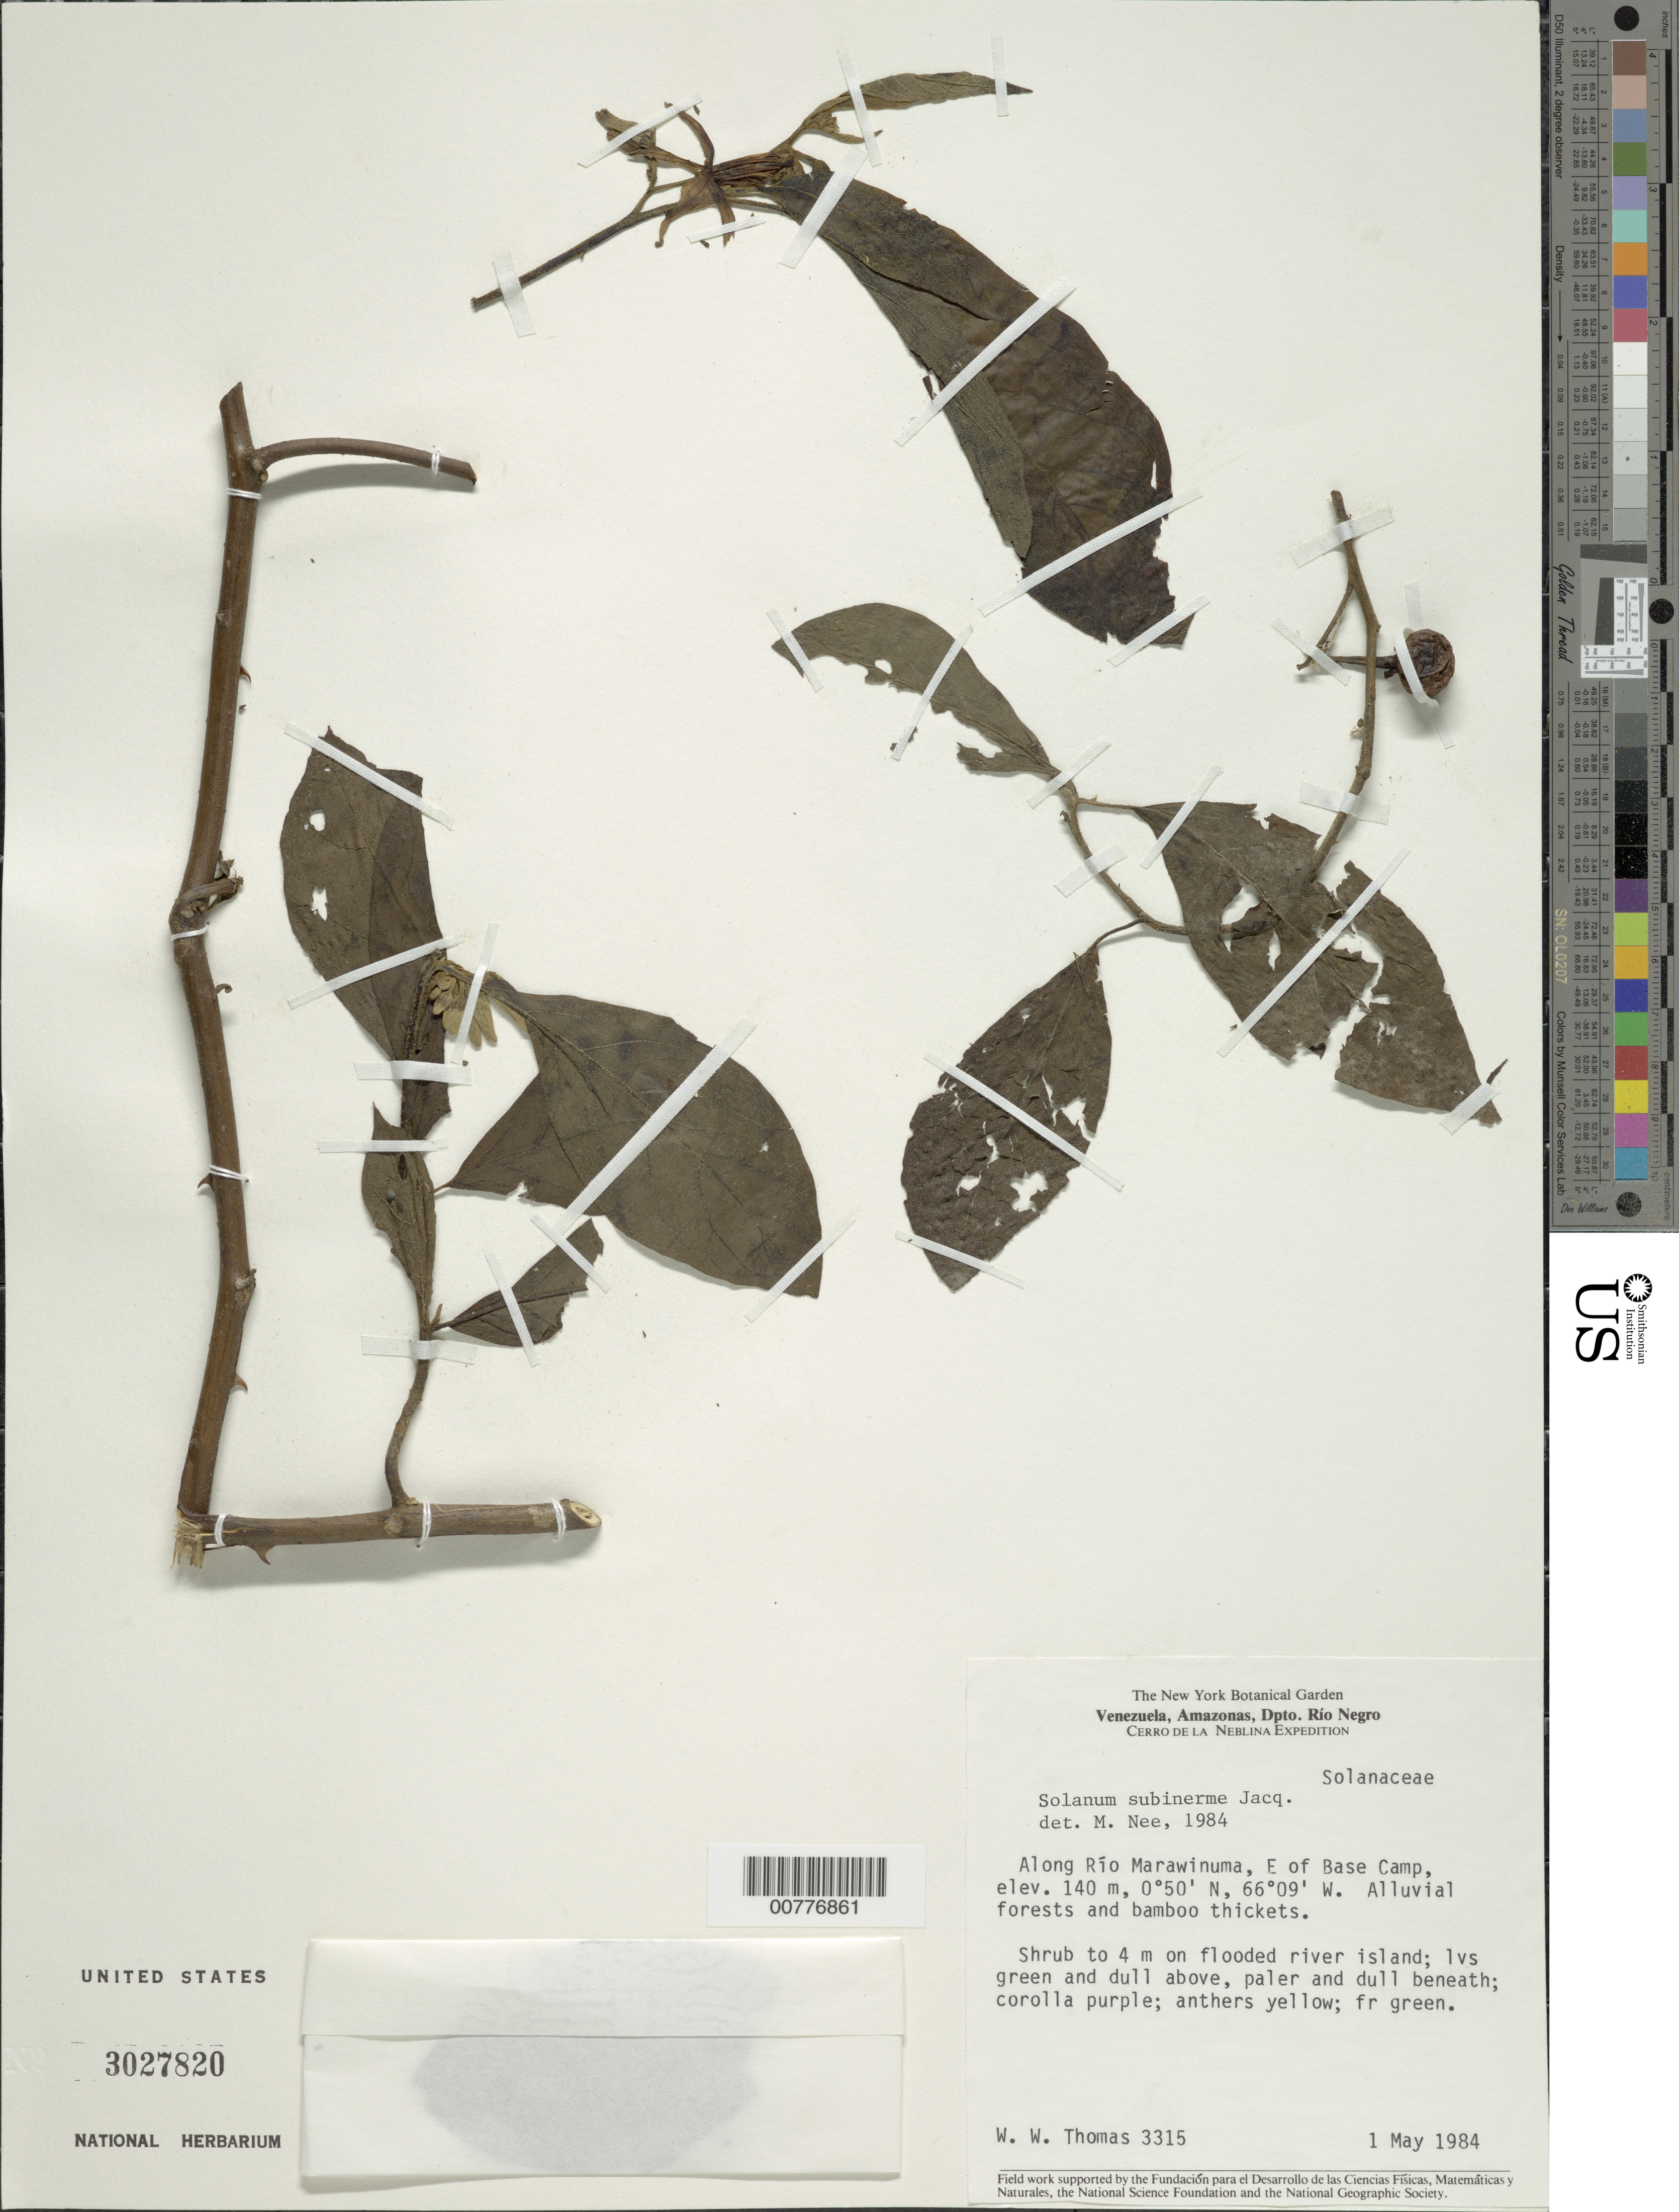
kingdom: Plantae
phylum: Tracheophyta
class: Magnoliopsida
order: Solanales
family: Solanaceae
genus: Solanum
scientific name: Solanum subinerme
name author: Jacq.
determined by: Nee, Michael H.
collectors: W. W. Thomas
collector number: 3315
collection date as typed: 5 May 1984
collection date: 1984-05-05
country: Venezuela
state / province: Amazonas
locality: Dpto Río Negro. Cerro de La Neblina, along Río Marawinuma, E of base camp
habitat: Alluvial forest and bamboo thickets; on flooded island river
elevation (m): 140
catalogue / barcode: US 3027820